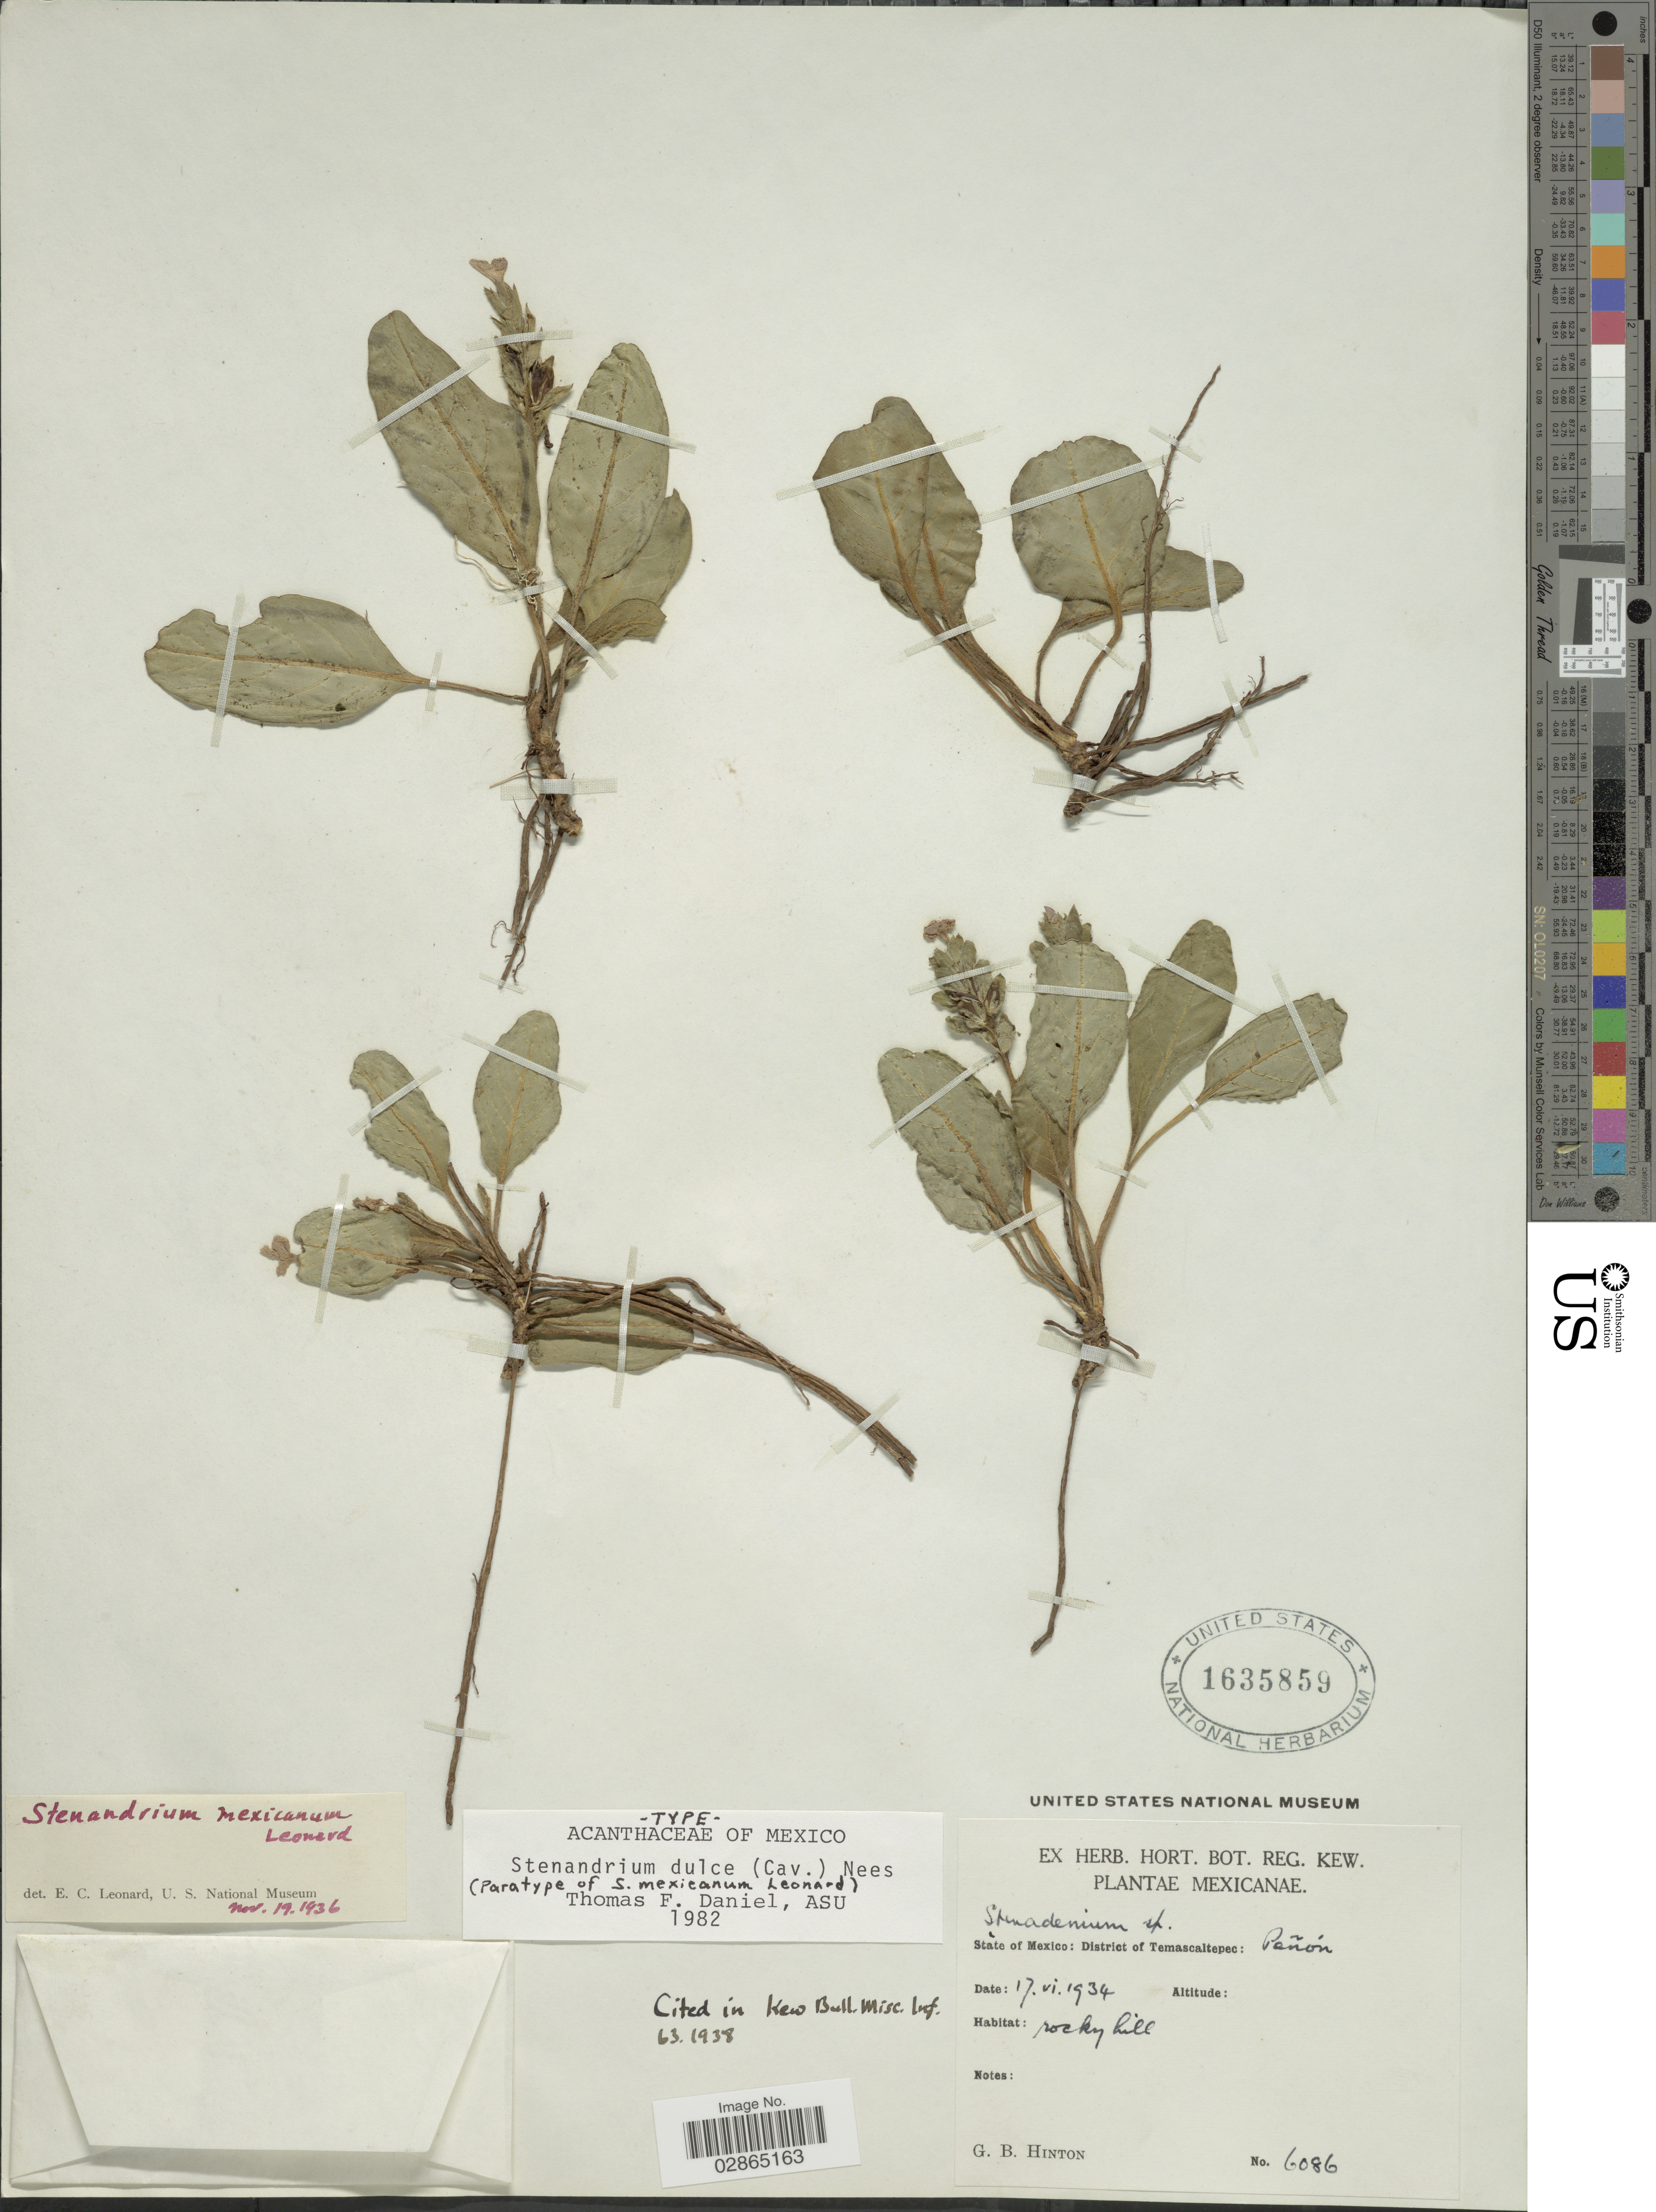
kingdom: Plantae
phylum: Tracheophyta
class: Magnoliopsida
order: Lamiales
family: Acanthaceae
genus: Stenandrium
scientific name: Stenandrium mexicanum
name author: Leonard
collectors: G. B. Hinton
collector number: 6086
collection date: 1934-06-17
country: Mexico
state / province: México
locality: District of Temascaltepec: Peñón.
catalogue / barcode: US 1635859